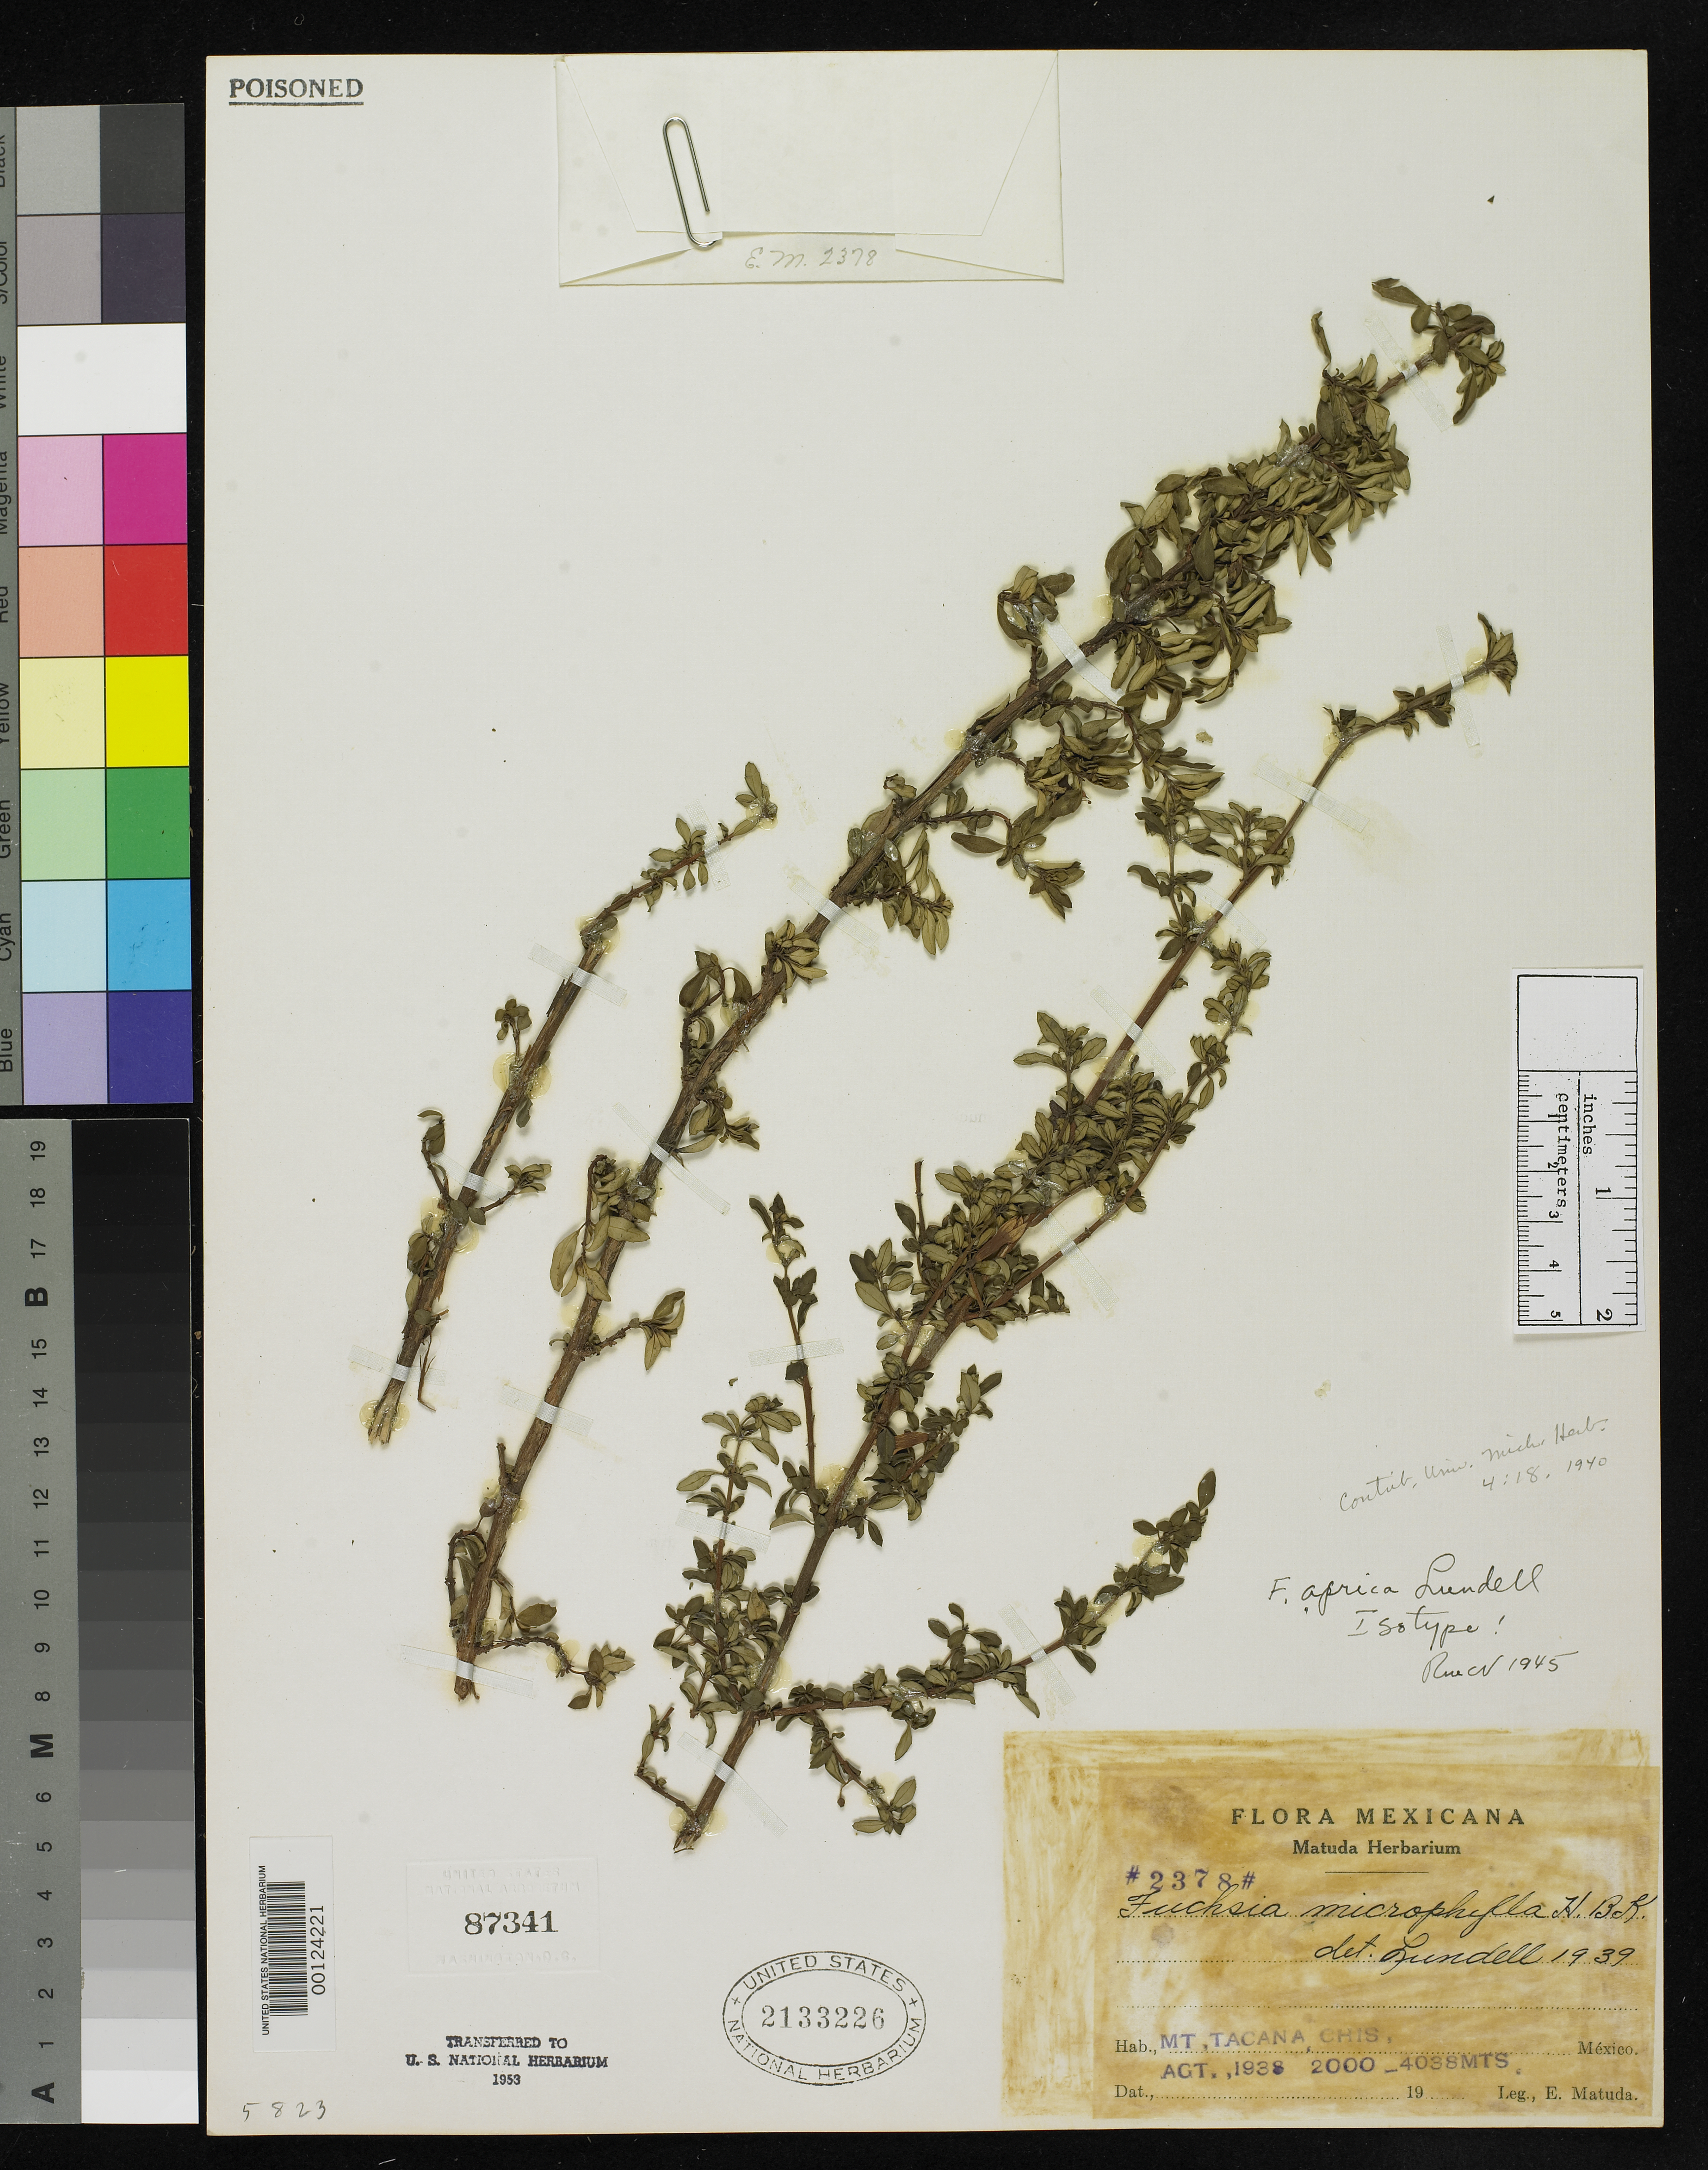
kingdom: Plantae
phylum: Tracheophyta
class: Magnoliopsida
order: Myrtales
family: Onagraceae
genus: Fuchsia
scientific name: Fuchsia aprica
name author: Lundell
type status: Isotype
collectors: E. Matuda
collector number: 2378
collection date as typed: Aug 1938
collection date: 1938-08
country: Mexico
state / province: Chiapas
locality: Volcan de Tacana.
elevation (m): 2000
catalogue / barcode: US 2133226